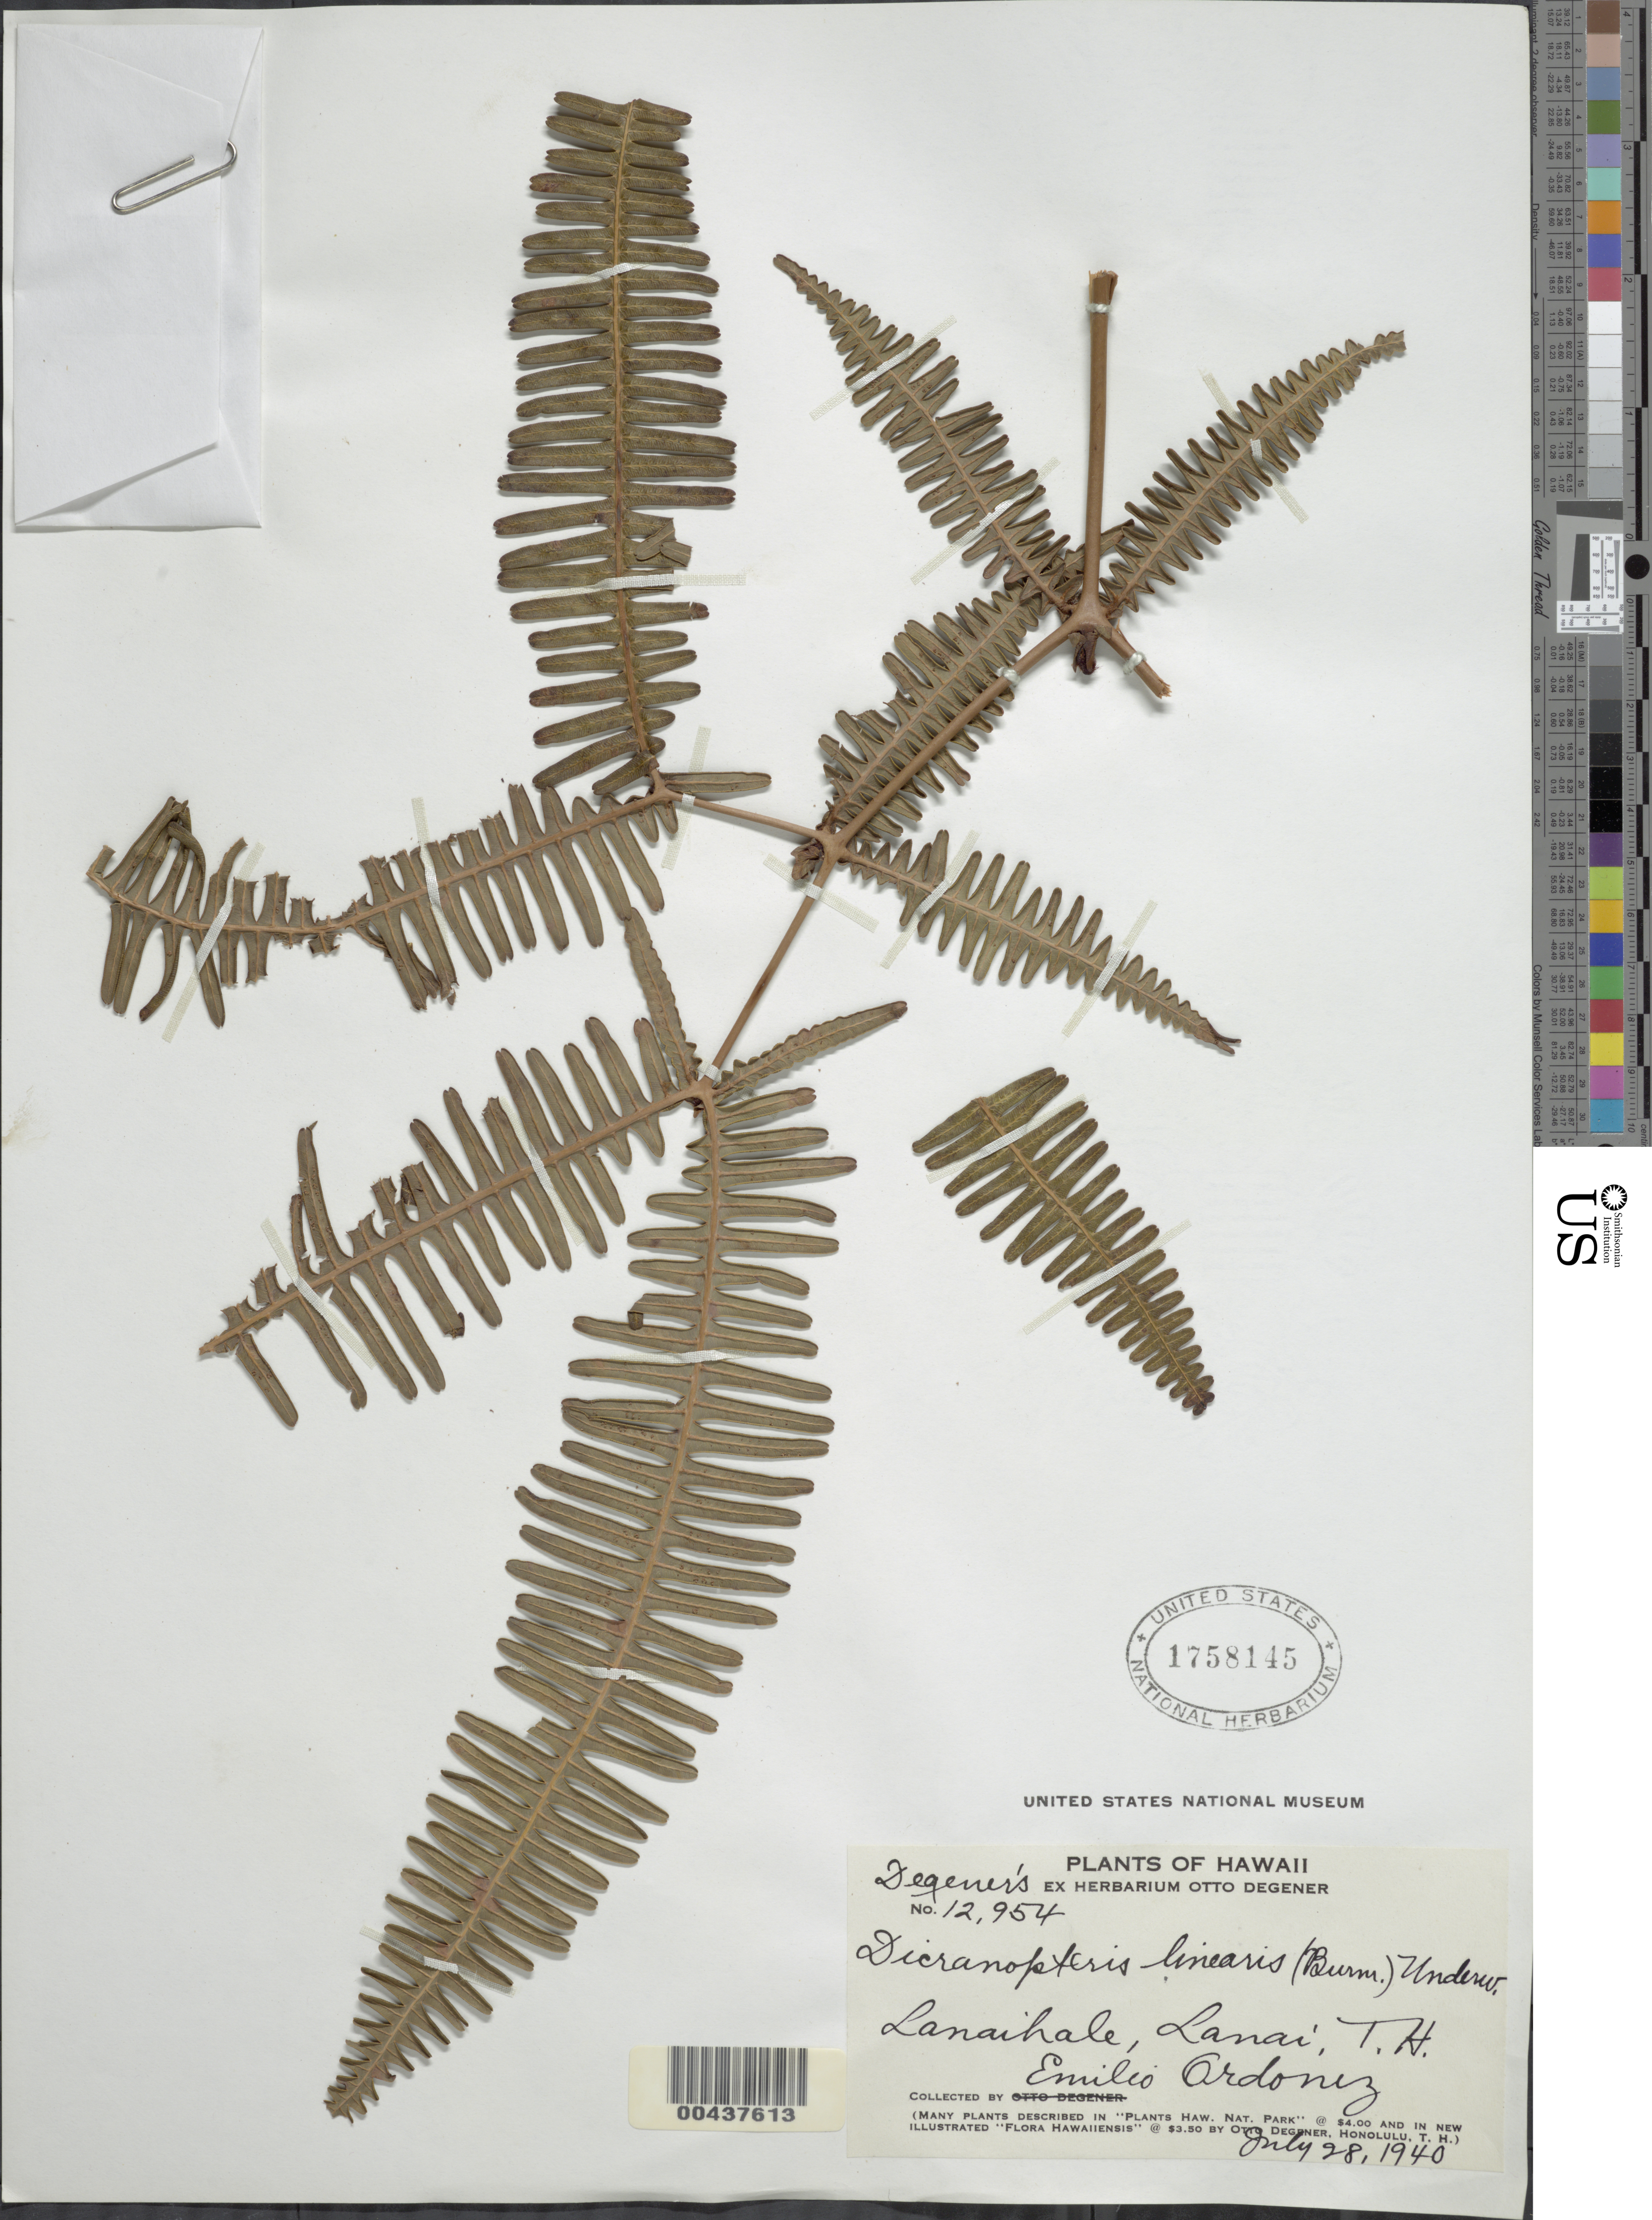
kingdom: Plantae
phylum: Tracheophyta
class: Polypodiopsida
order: Gleicheniales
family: Gleicheniaceae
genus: Dicranopteris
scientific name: Dicranopteris linearis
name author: (Burm. f.) Underw.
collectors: E. Ordonez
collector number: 12954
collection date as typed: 28 Jul 1940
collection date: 1940-07-28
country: United States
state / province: Hawaii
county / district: Maui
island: Lana'i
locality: Lanaihale, Lanai, T.H.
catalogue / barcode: US 1758145